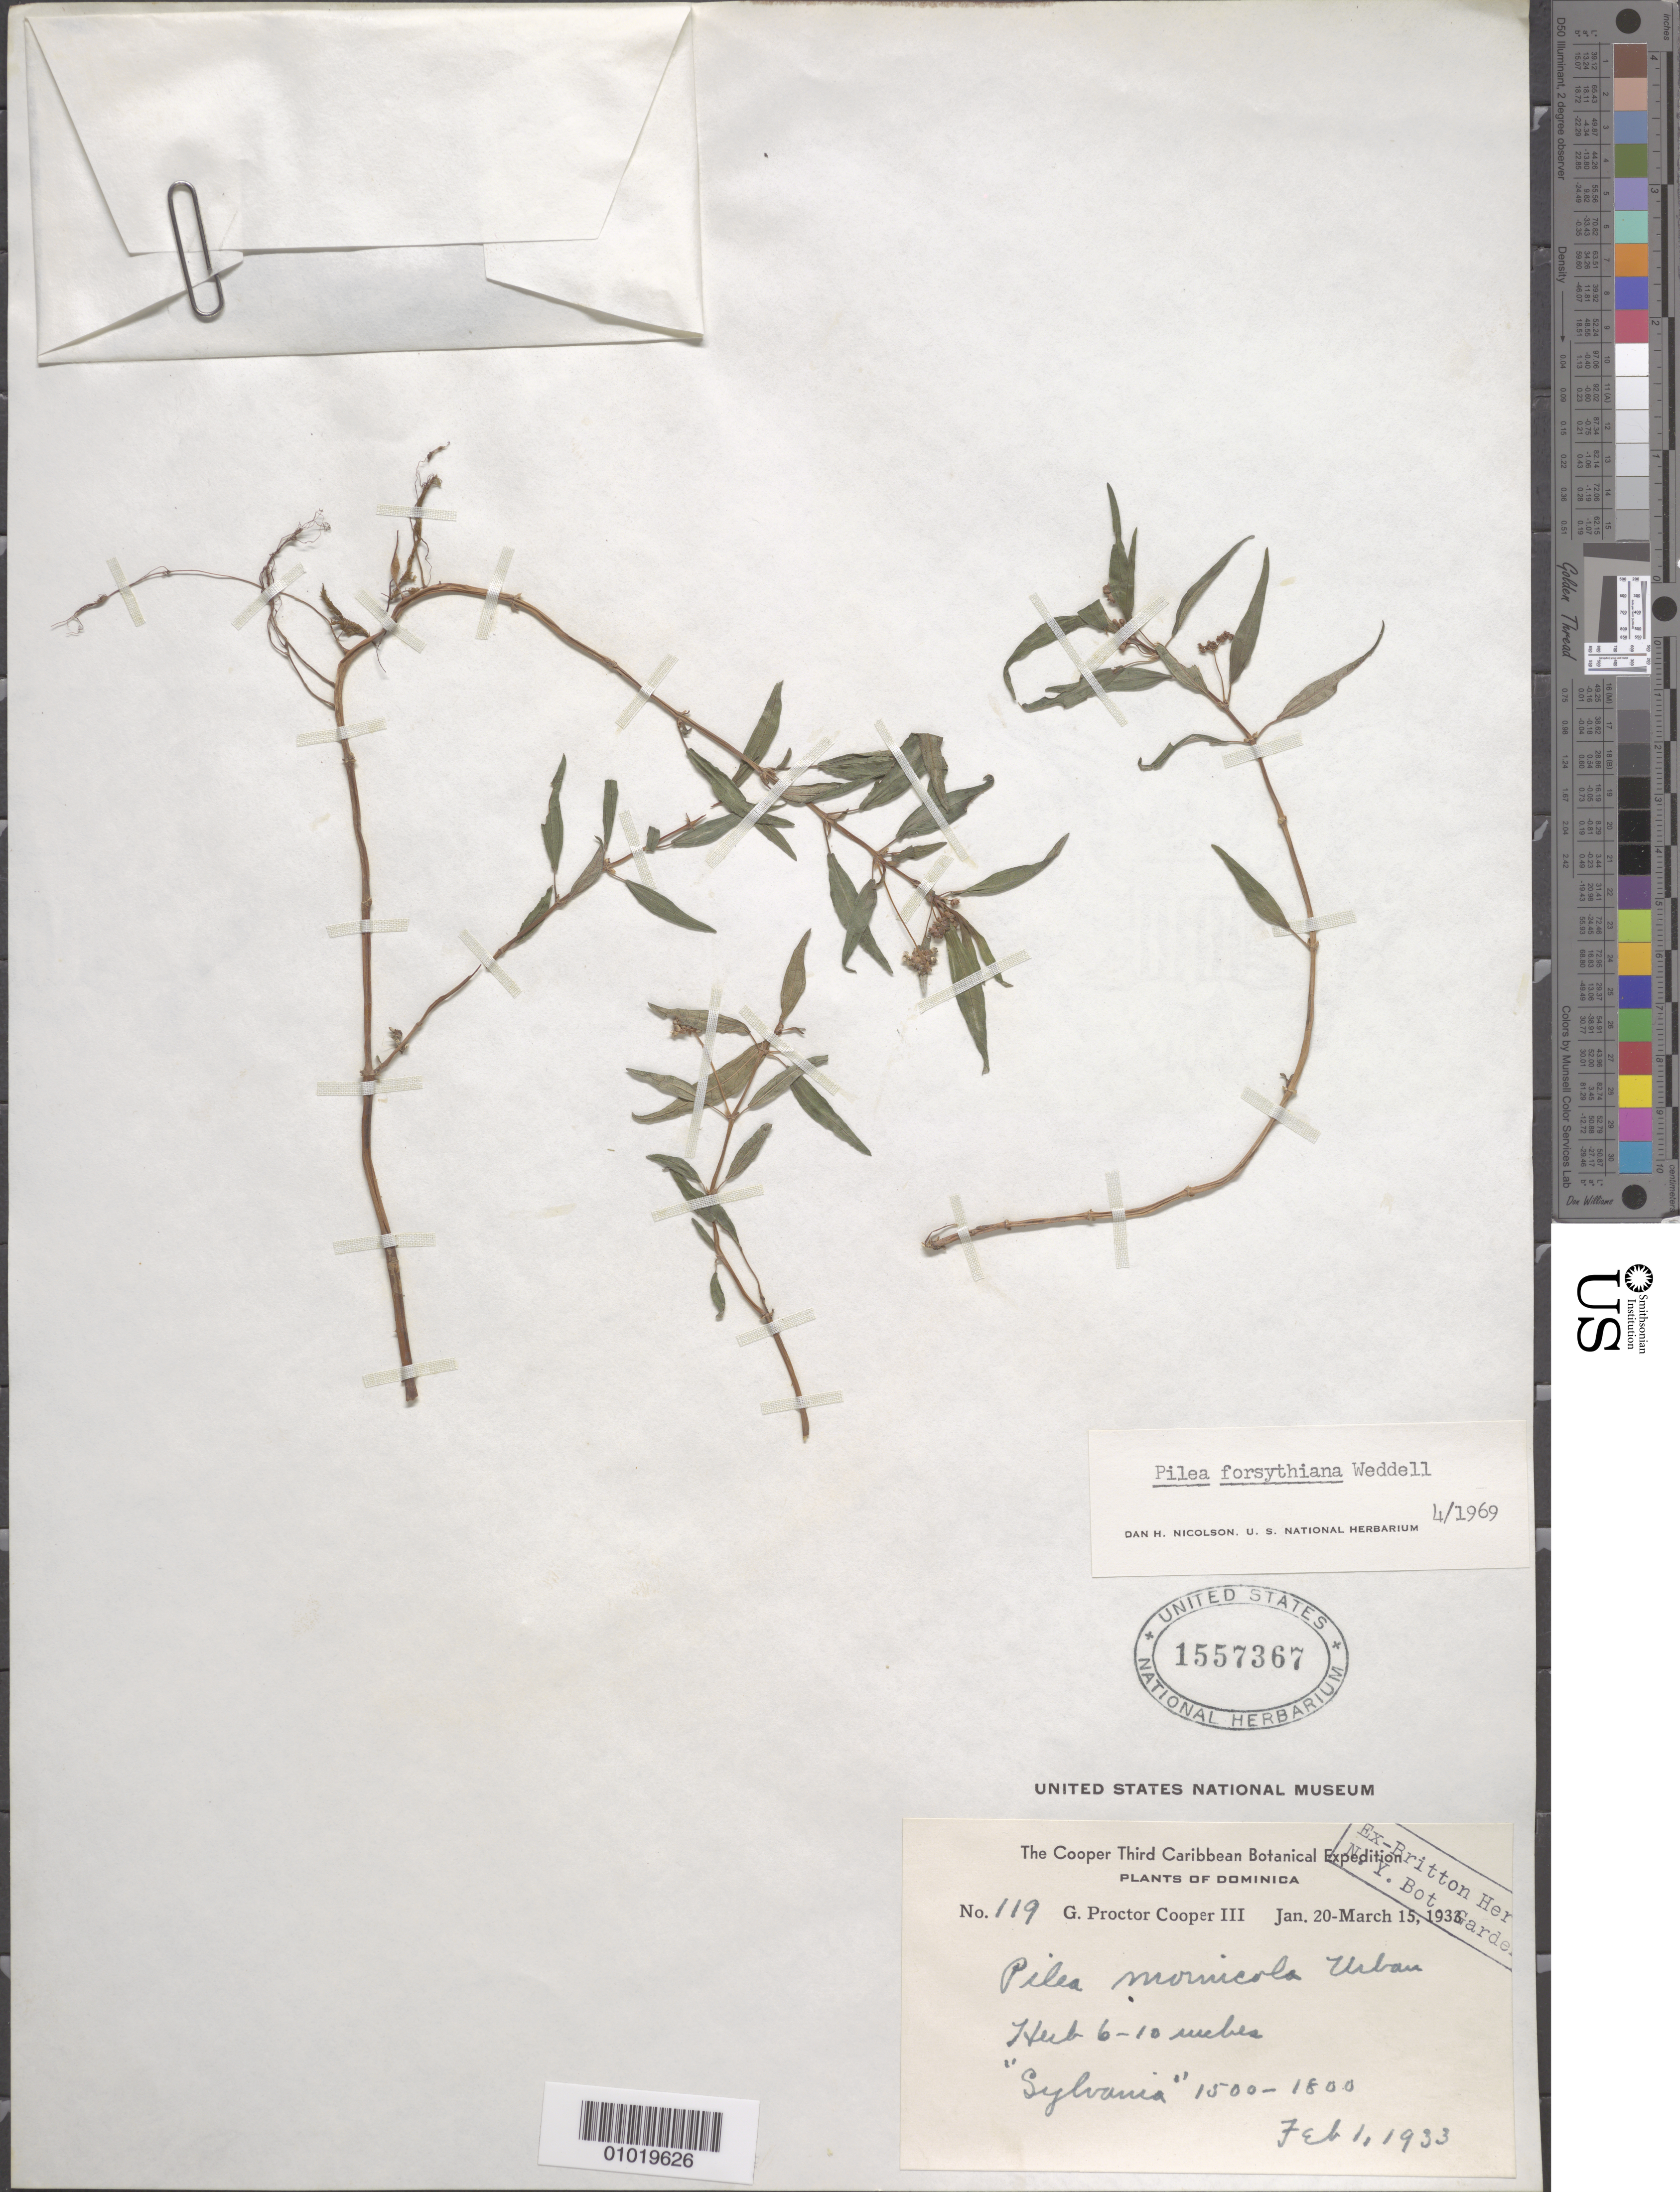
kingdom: Plantae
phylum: Tracheophyta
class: Magnoliopsida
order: Rosales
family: Urticaceae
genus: Pilea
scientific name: Pilea forsythiana var. forsythiana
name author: Wedd.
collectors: G. Cooper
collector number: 119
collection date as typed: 01 Feb 1933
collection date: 1933-02-01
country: Dominica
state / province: St. Paul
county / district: Sylvania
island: Dominica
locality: Sylvania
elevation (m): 457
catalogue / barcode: US 1557367